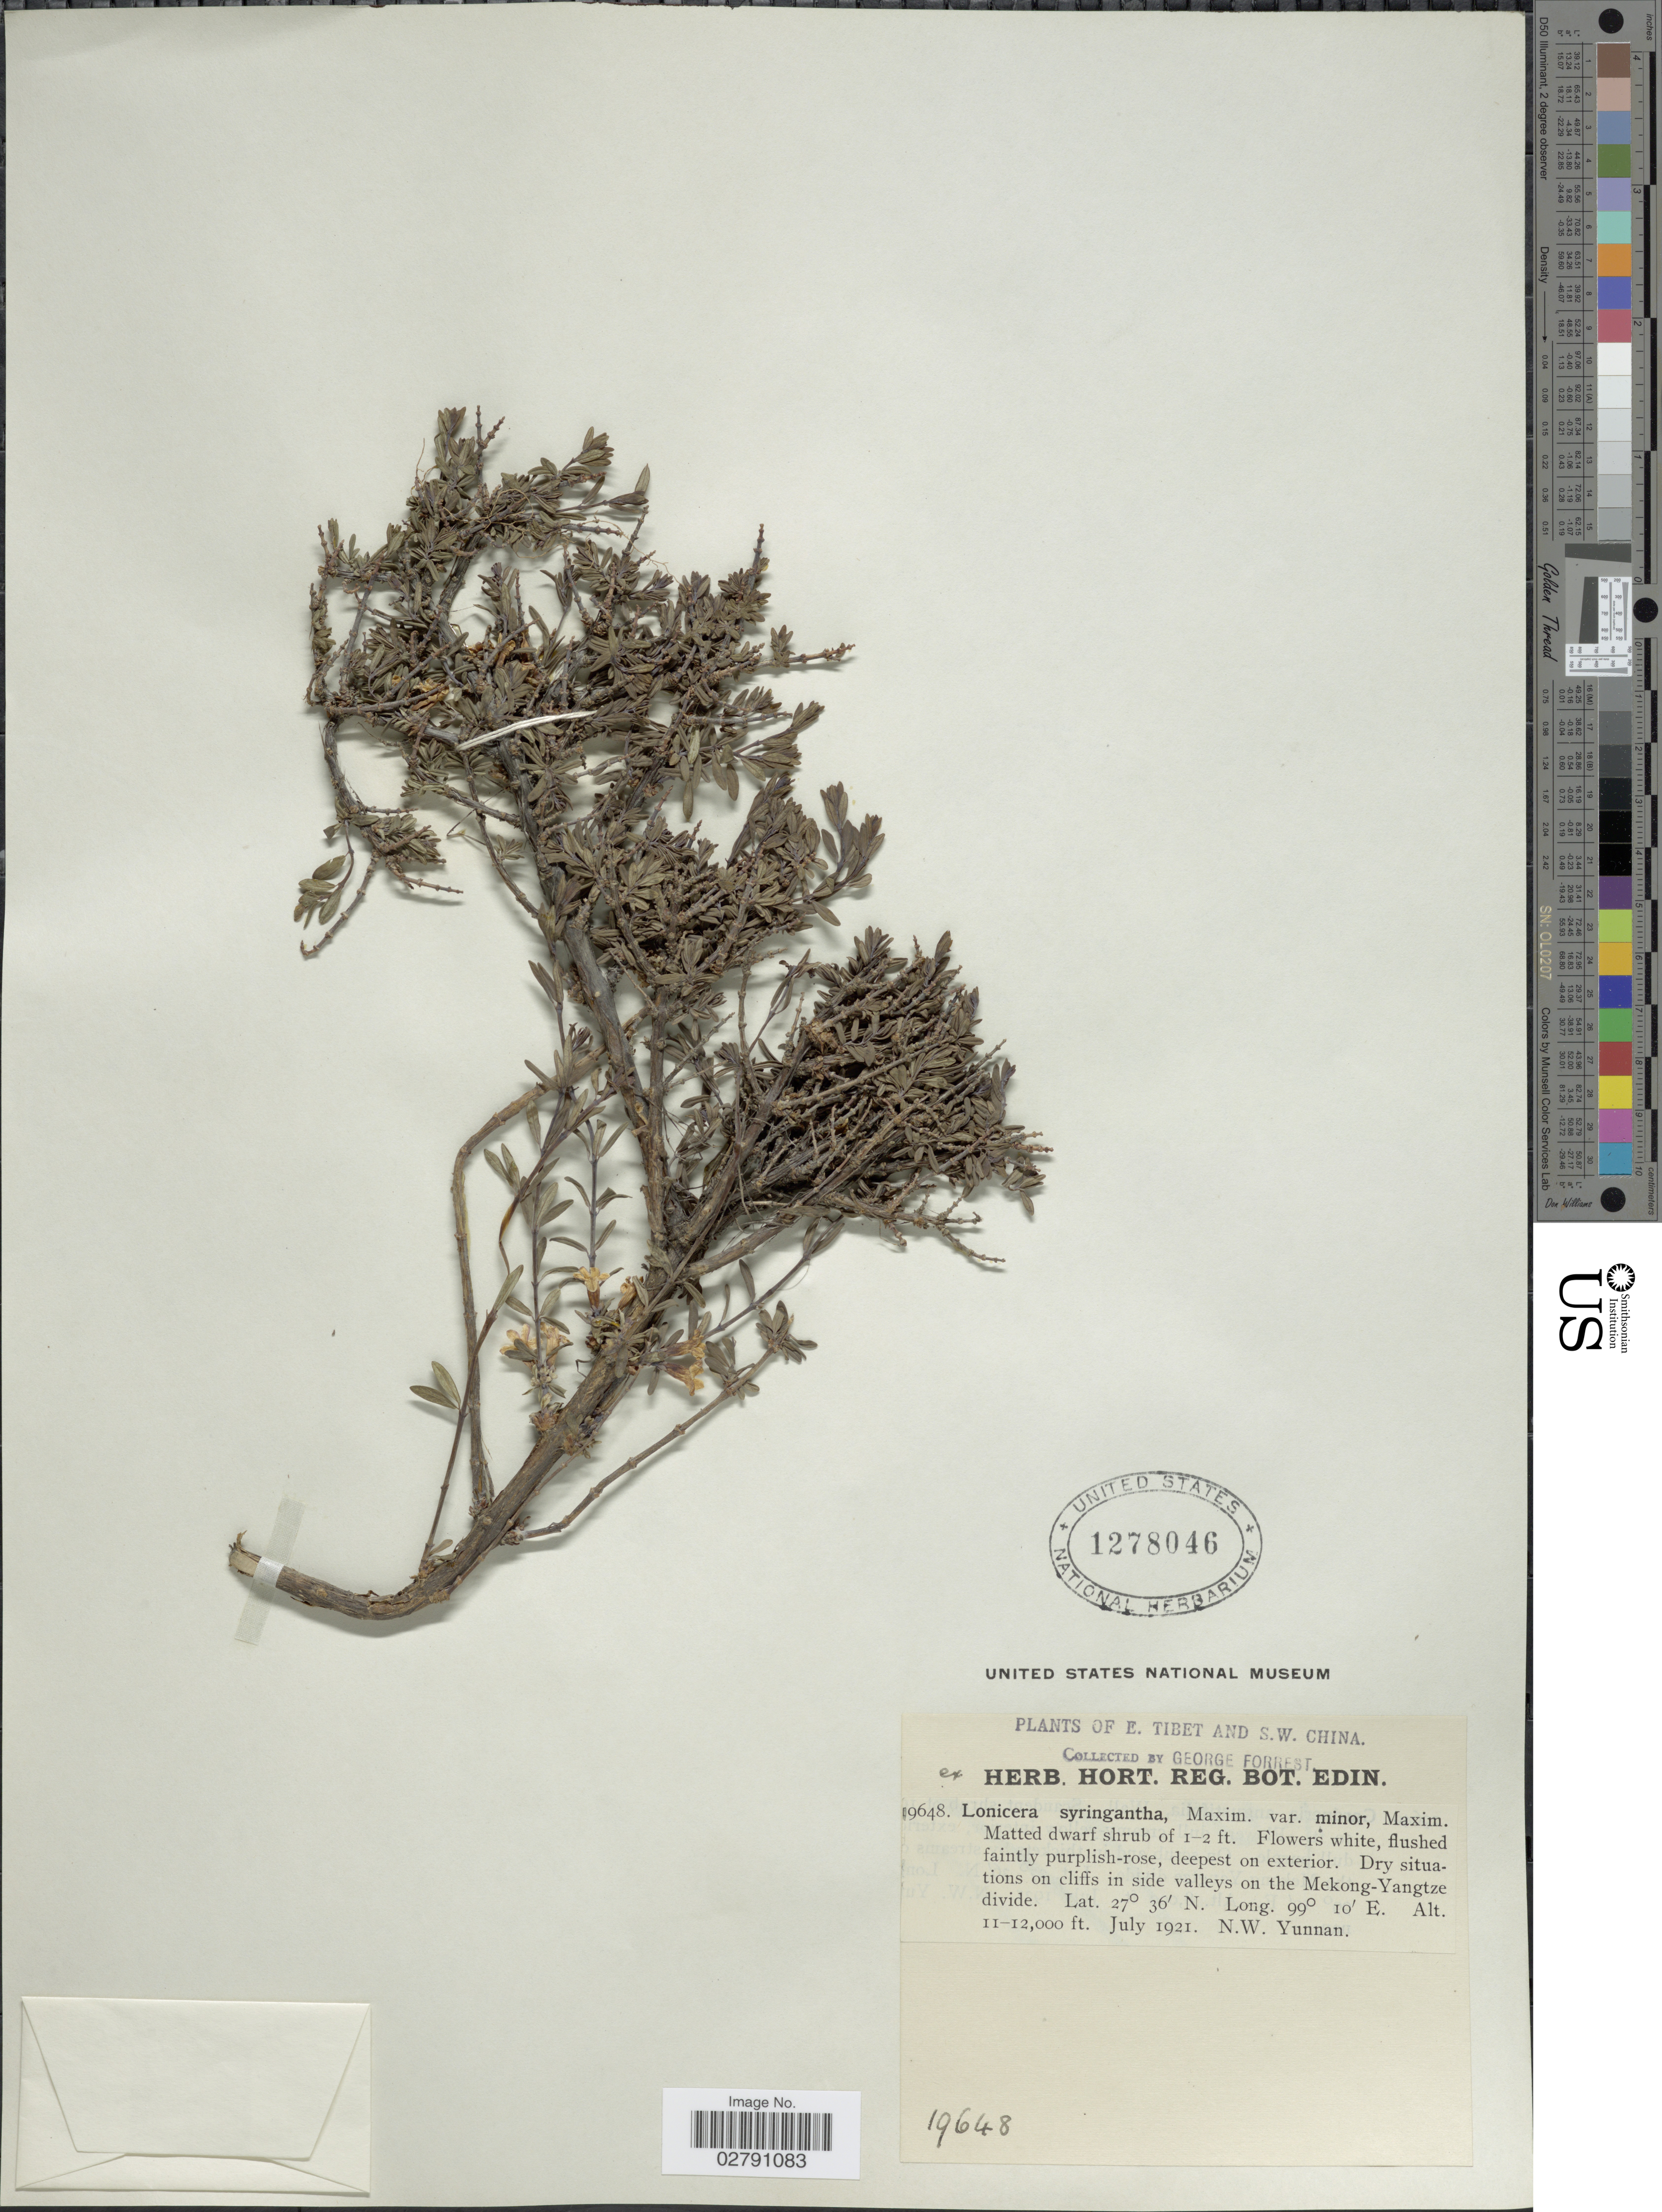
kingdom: Plantae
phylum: Tracheophyta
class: Magnoliopsida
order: Dipsacales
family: Caprifoliaceae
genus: Lonicera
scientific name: Lonicera syringantha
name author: Maxim.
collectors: G. Forrest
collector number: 19648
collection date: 1921-07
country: China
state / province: Yunnan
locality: E. Tibet and S.W. China. Dry situations on cliffs in side valleys on the Mekong-Yangtze divide. N.W. Yunnan.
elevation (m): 3353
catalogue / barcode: US 1278046